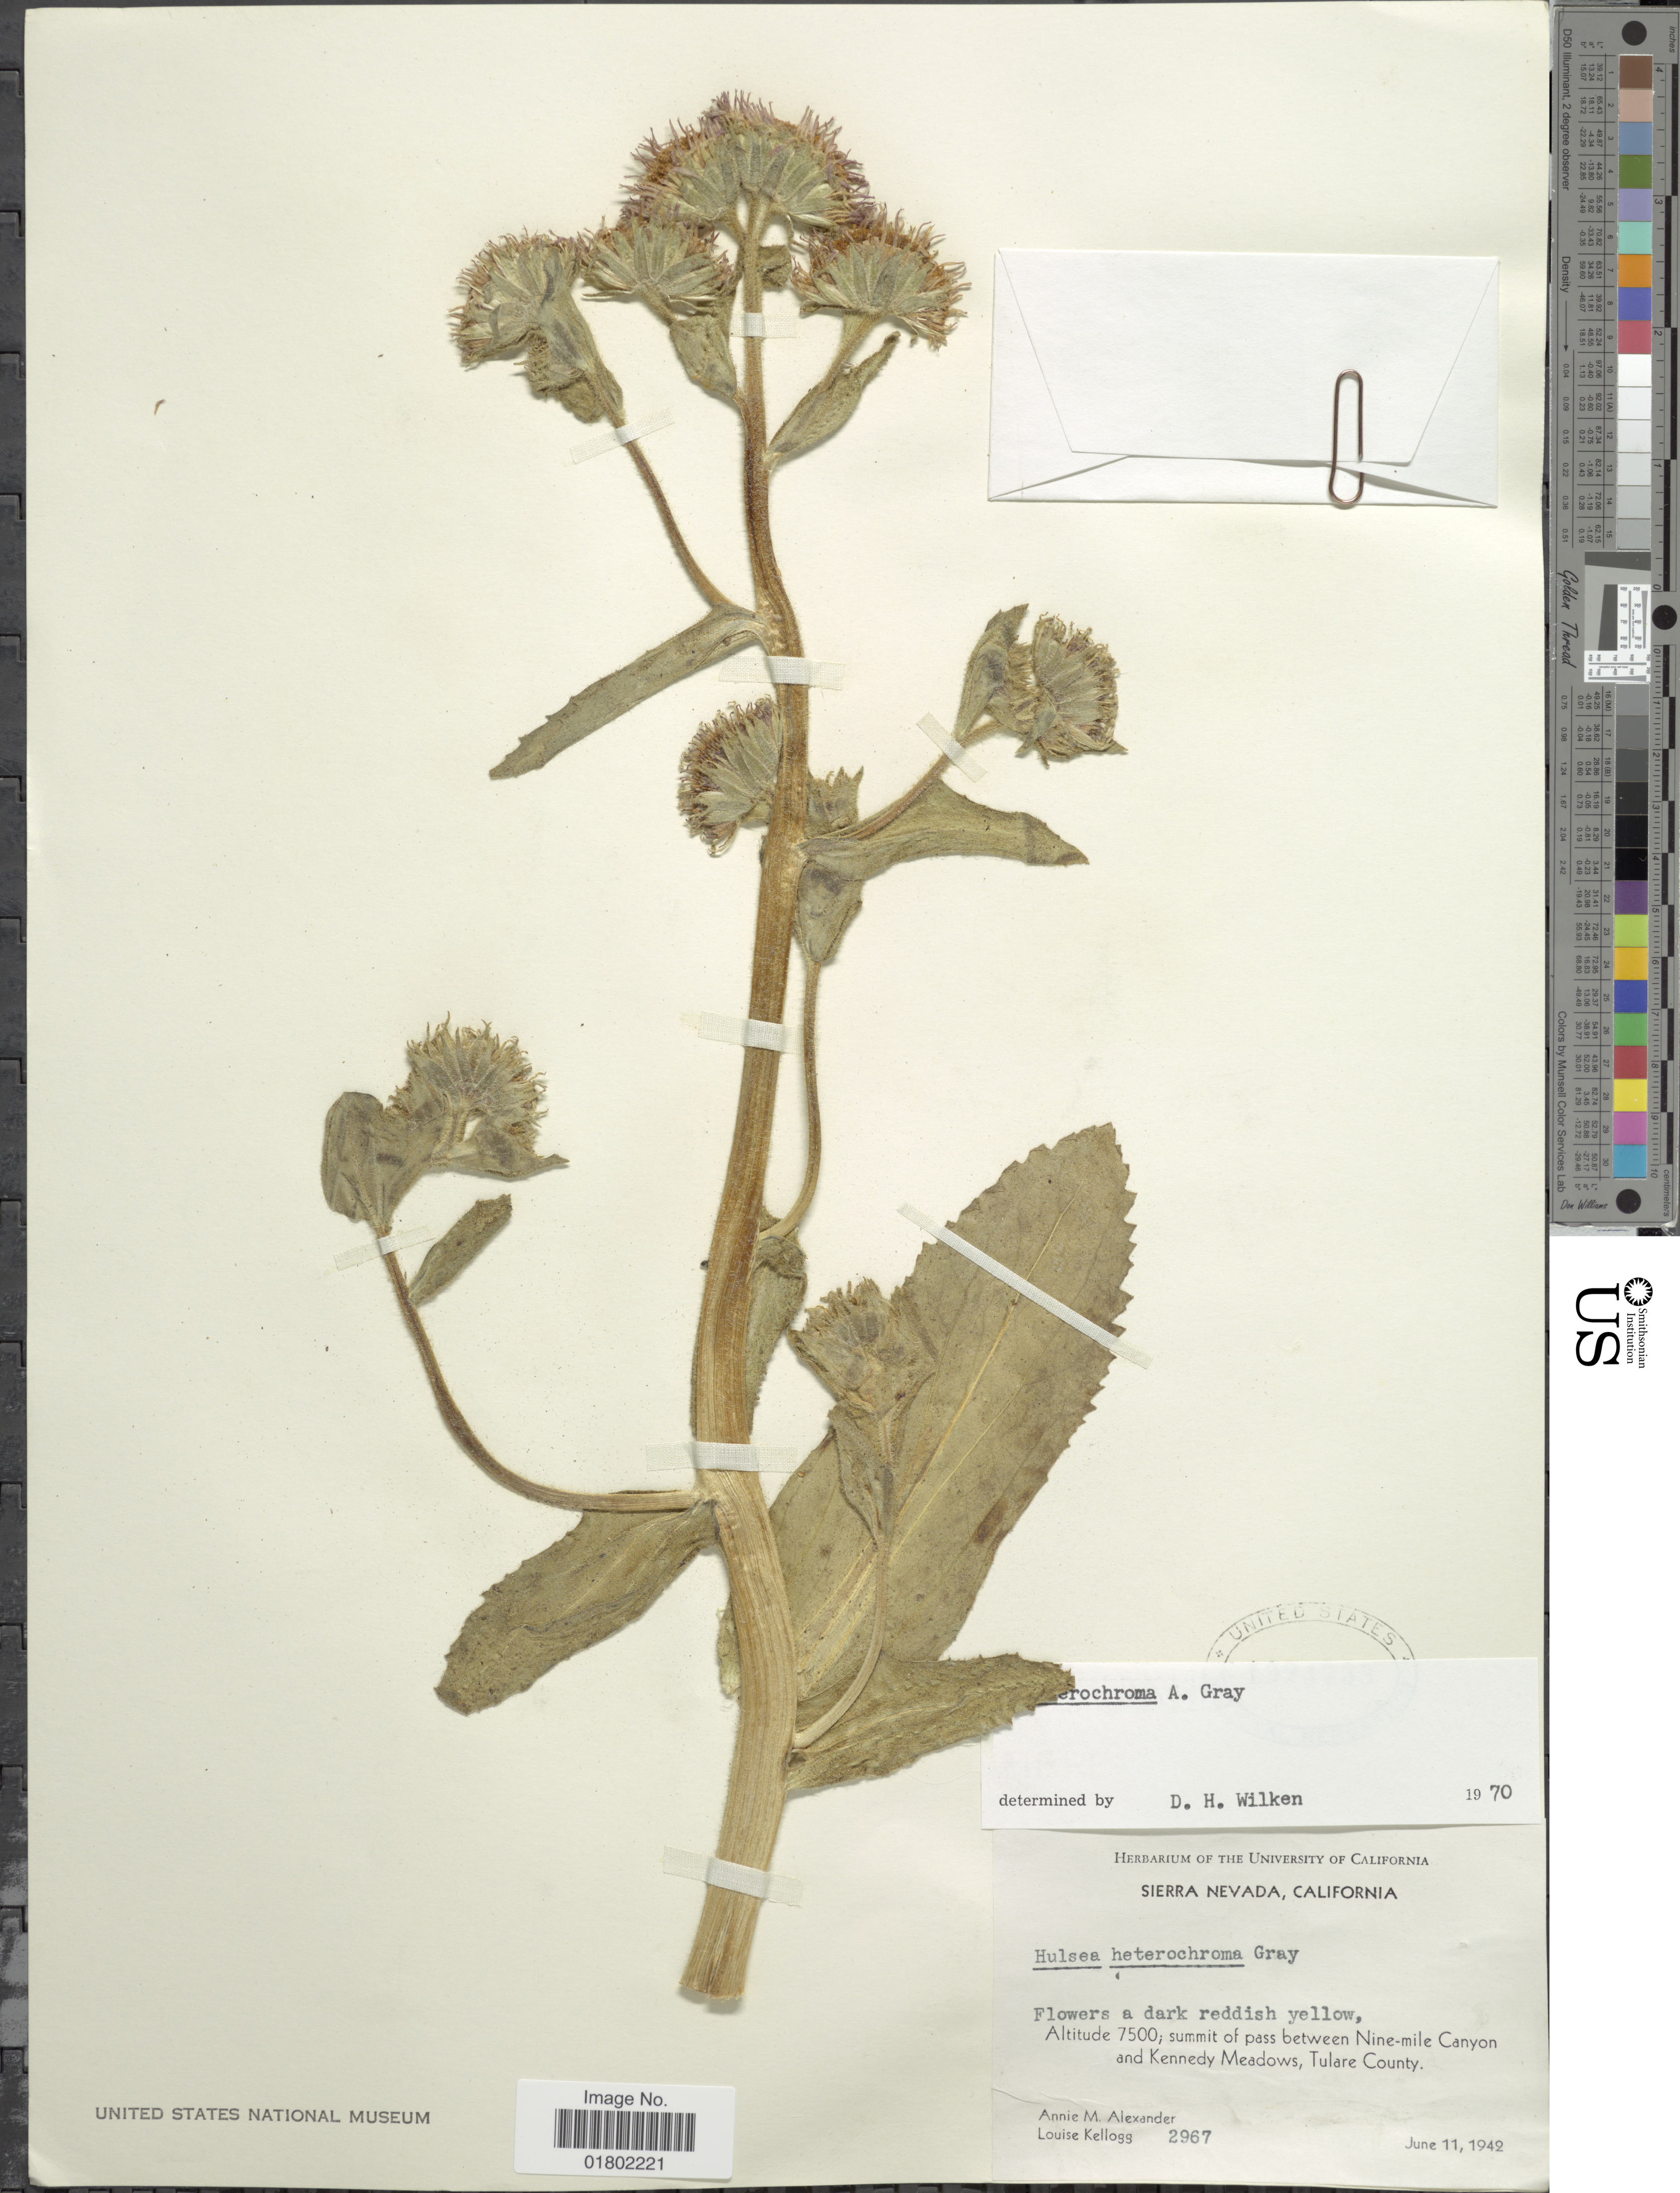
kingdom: Plantae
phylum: Tracheophyta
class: Magnoliopsida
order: Asterales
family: Asteraceae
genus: Hulsea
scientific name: Hulsea heterochroma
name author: A. Gray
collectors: A. M. Alexander & L. Kellogg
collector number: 2967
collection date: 1942-06-11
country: United States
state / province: California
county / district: Tulare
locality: Sierra Nevada, summit of pass between Nine-mile Canyon and Kennedy Meadows, Tulare County